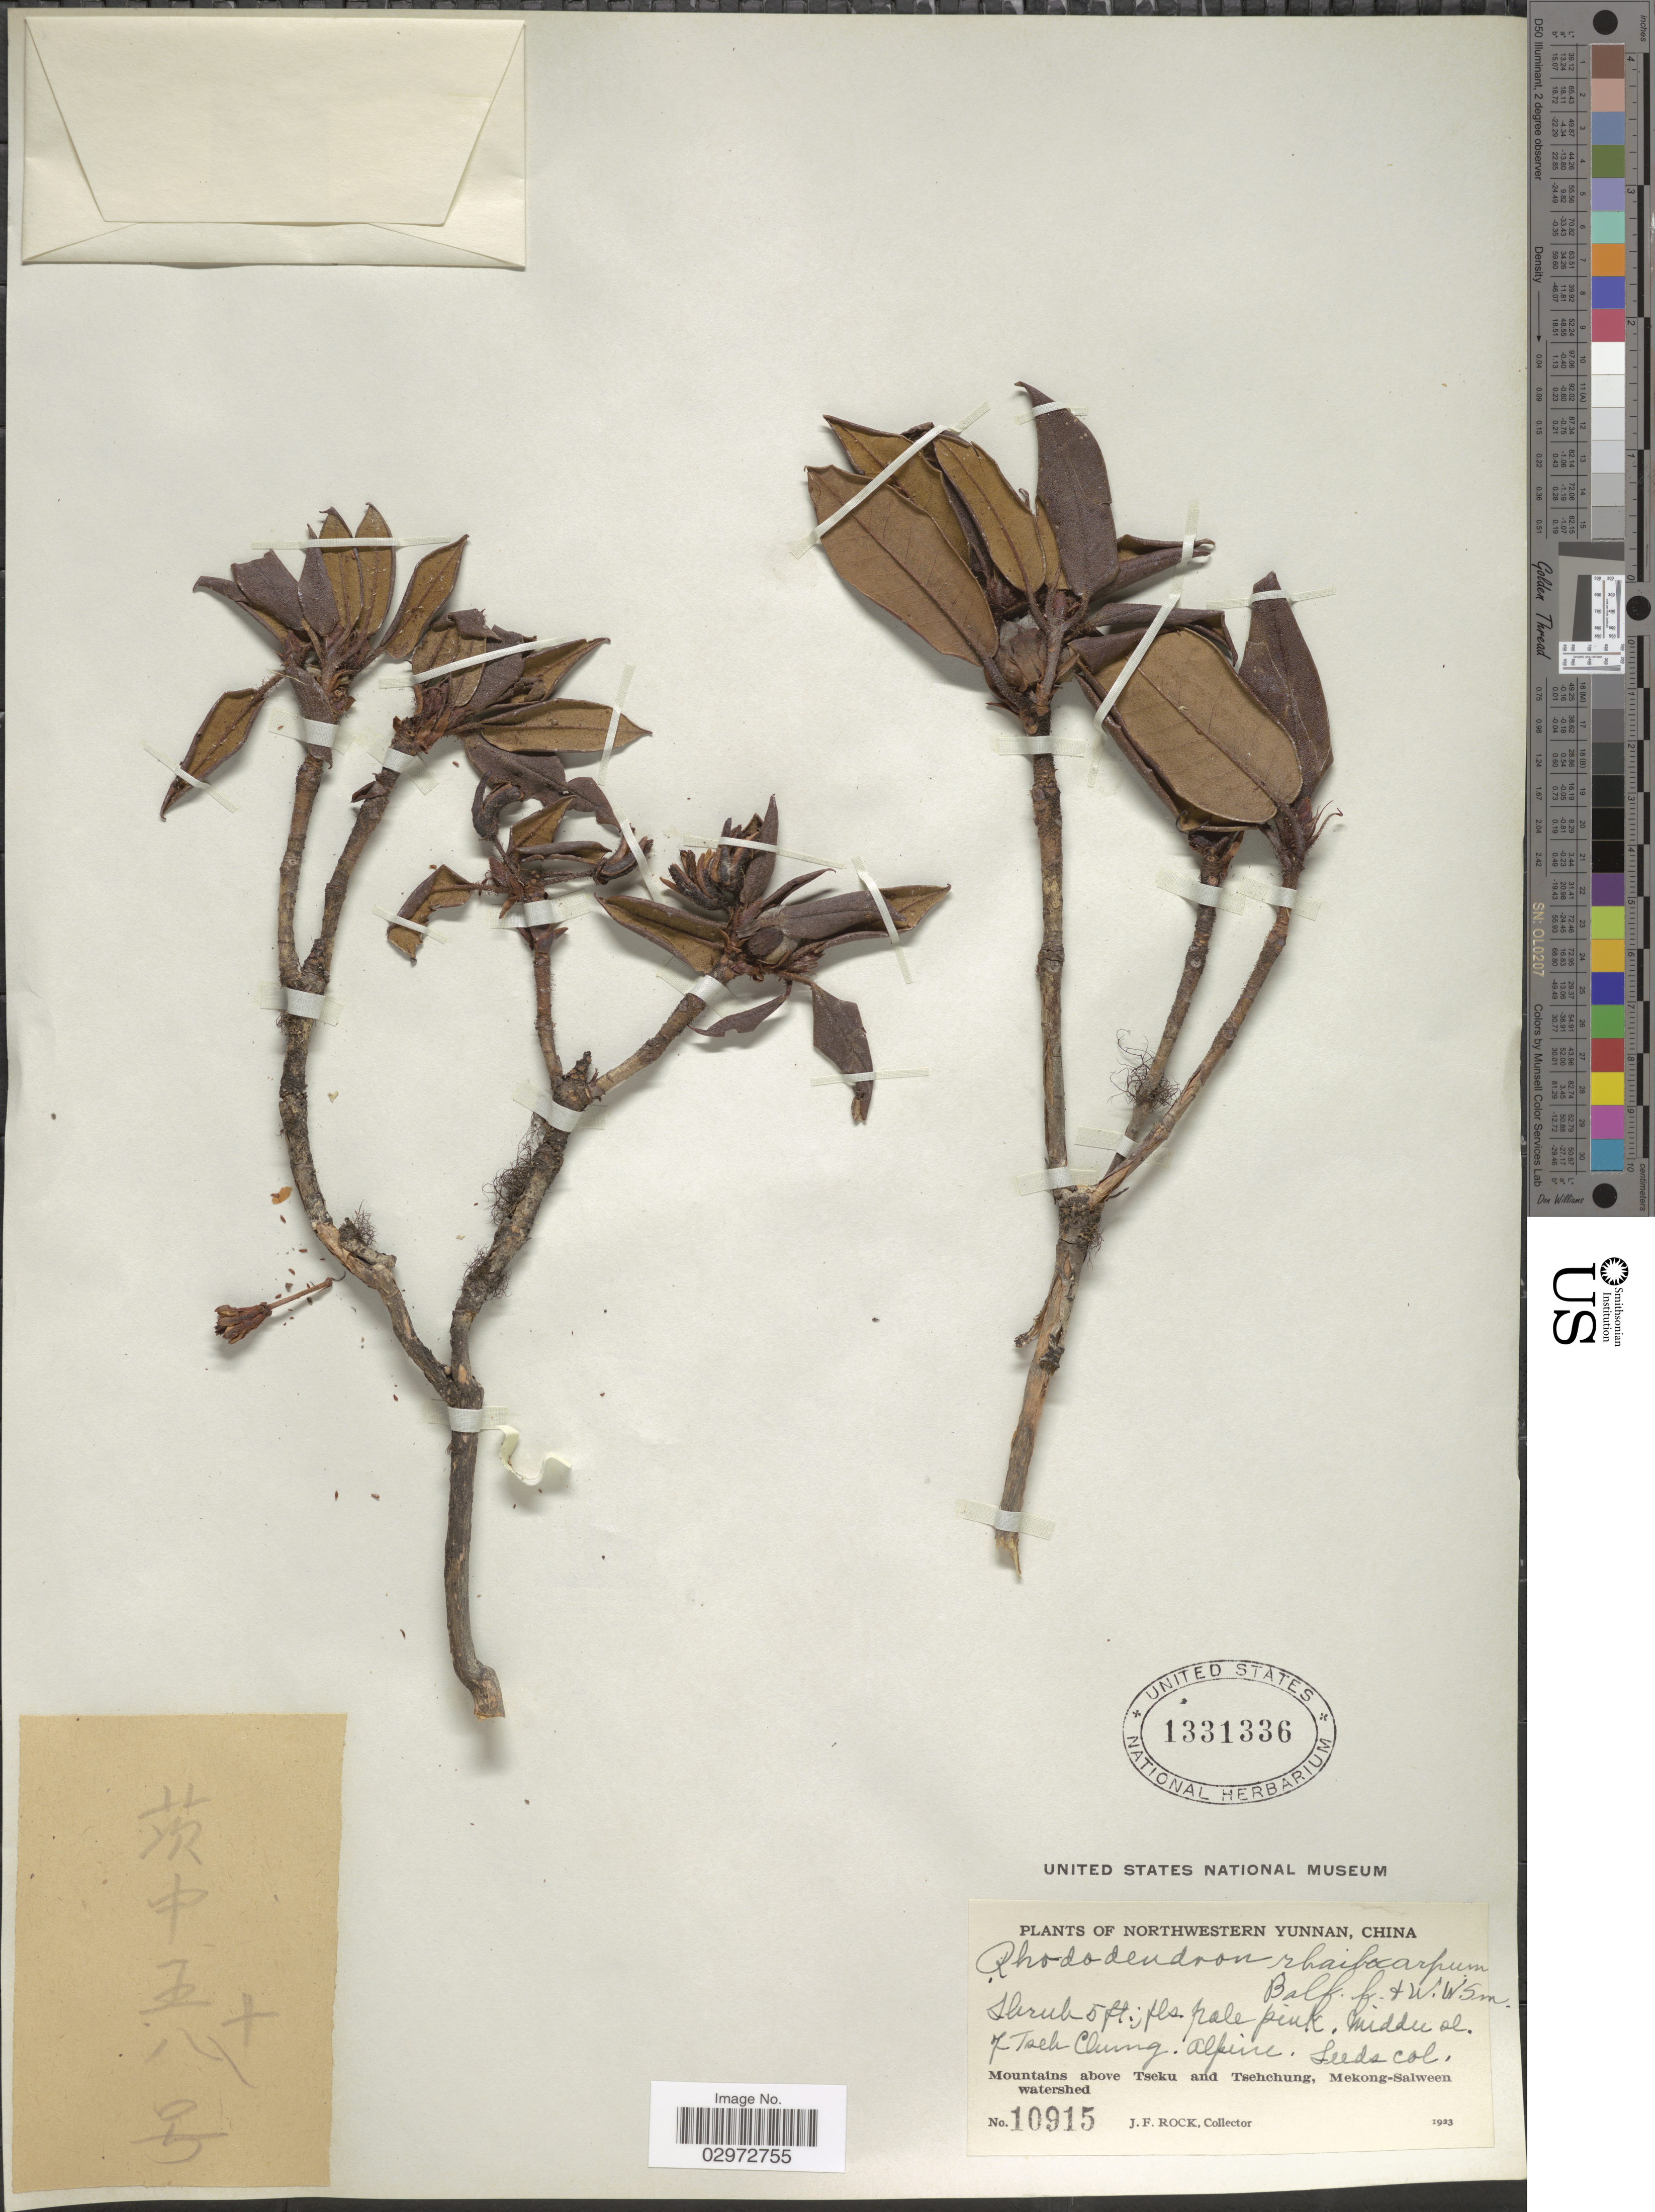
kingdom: Plantae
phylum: Tracheophyta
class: Magnoliopsida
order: Ericales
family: Ericaceae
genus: Rhododendron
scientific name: Rhododendron rhaibocarpum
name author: Balf. f. & W.W. Sm.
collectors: J. Rock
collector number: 10915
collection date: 1923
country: China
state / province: Yunnan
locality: Northwestern Yunnan. Middle sl. of Tseh Chung. Mountains above Tseku and Tsehchung, Mekong-Salween watershed.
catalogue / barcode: US 1331336